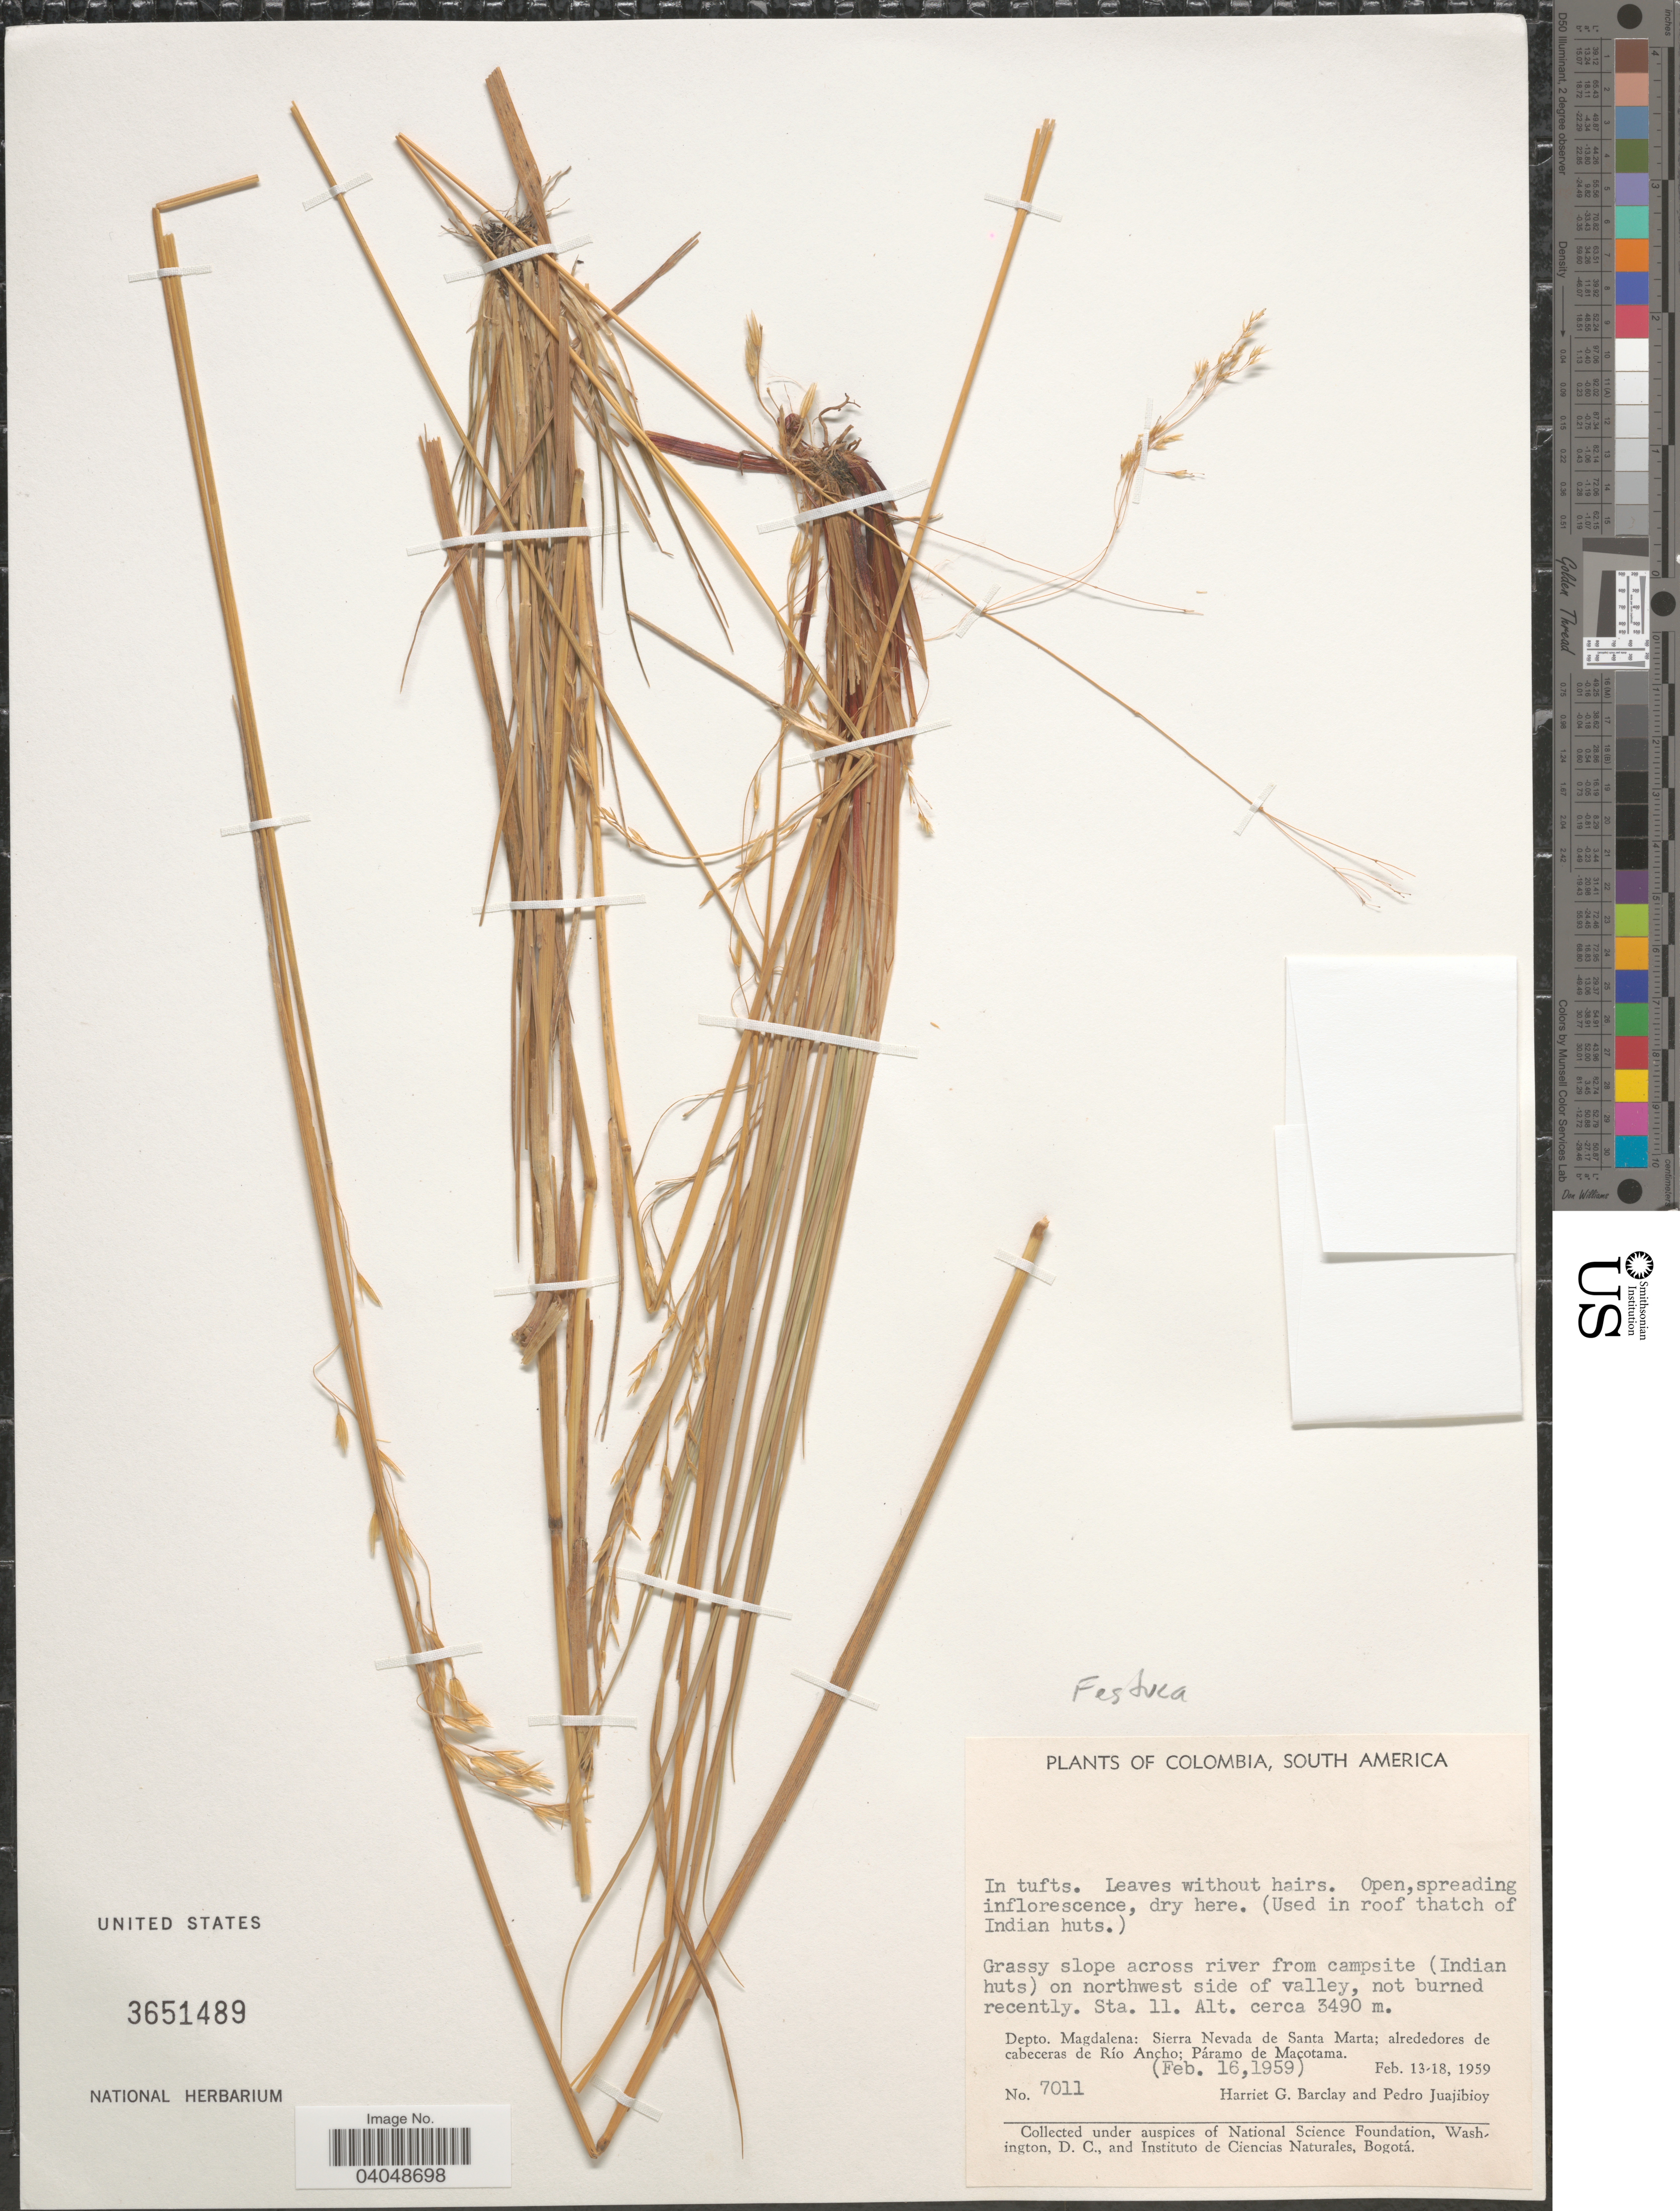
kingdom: Plantae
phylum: Tracheophyta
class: Liliopsida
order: Poales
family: Poaceae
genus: Festuca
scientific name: Festuca sp.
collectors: H. G. Barclay & P. Juajibioy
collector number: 7011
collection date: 1959-02-16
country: Colombia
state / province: Magdalena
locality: Grassy slope across river from campsite (Indian huts) on northwest side of valley, not burned recently. Sta. 11. Depto. Magdalena: Sierra Nevada de Santa Marta; alrededores de cabeceras de Río Ancho; Páramo de Macotama.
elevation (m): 3490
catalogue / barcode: US 3651489